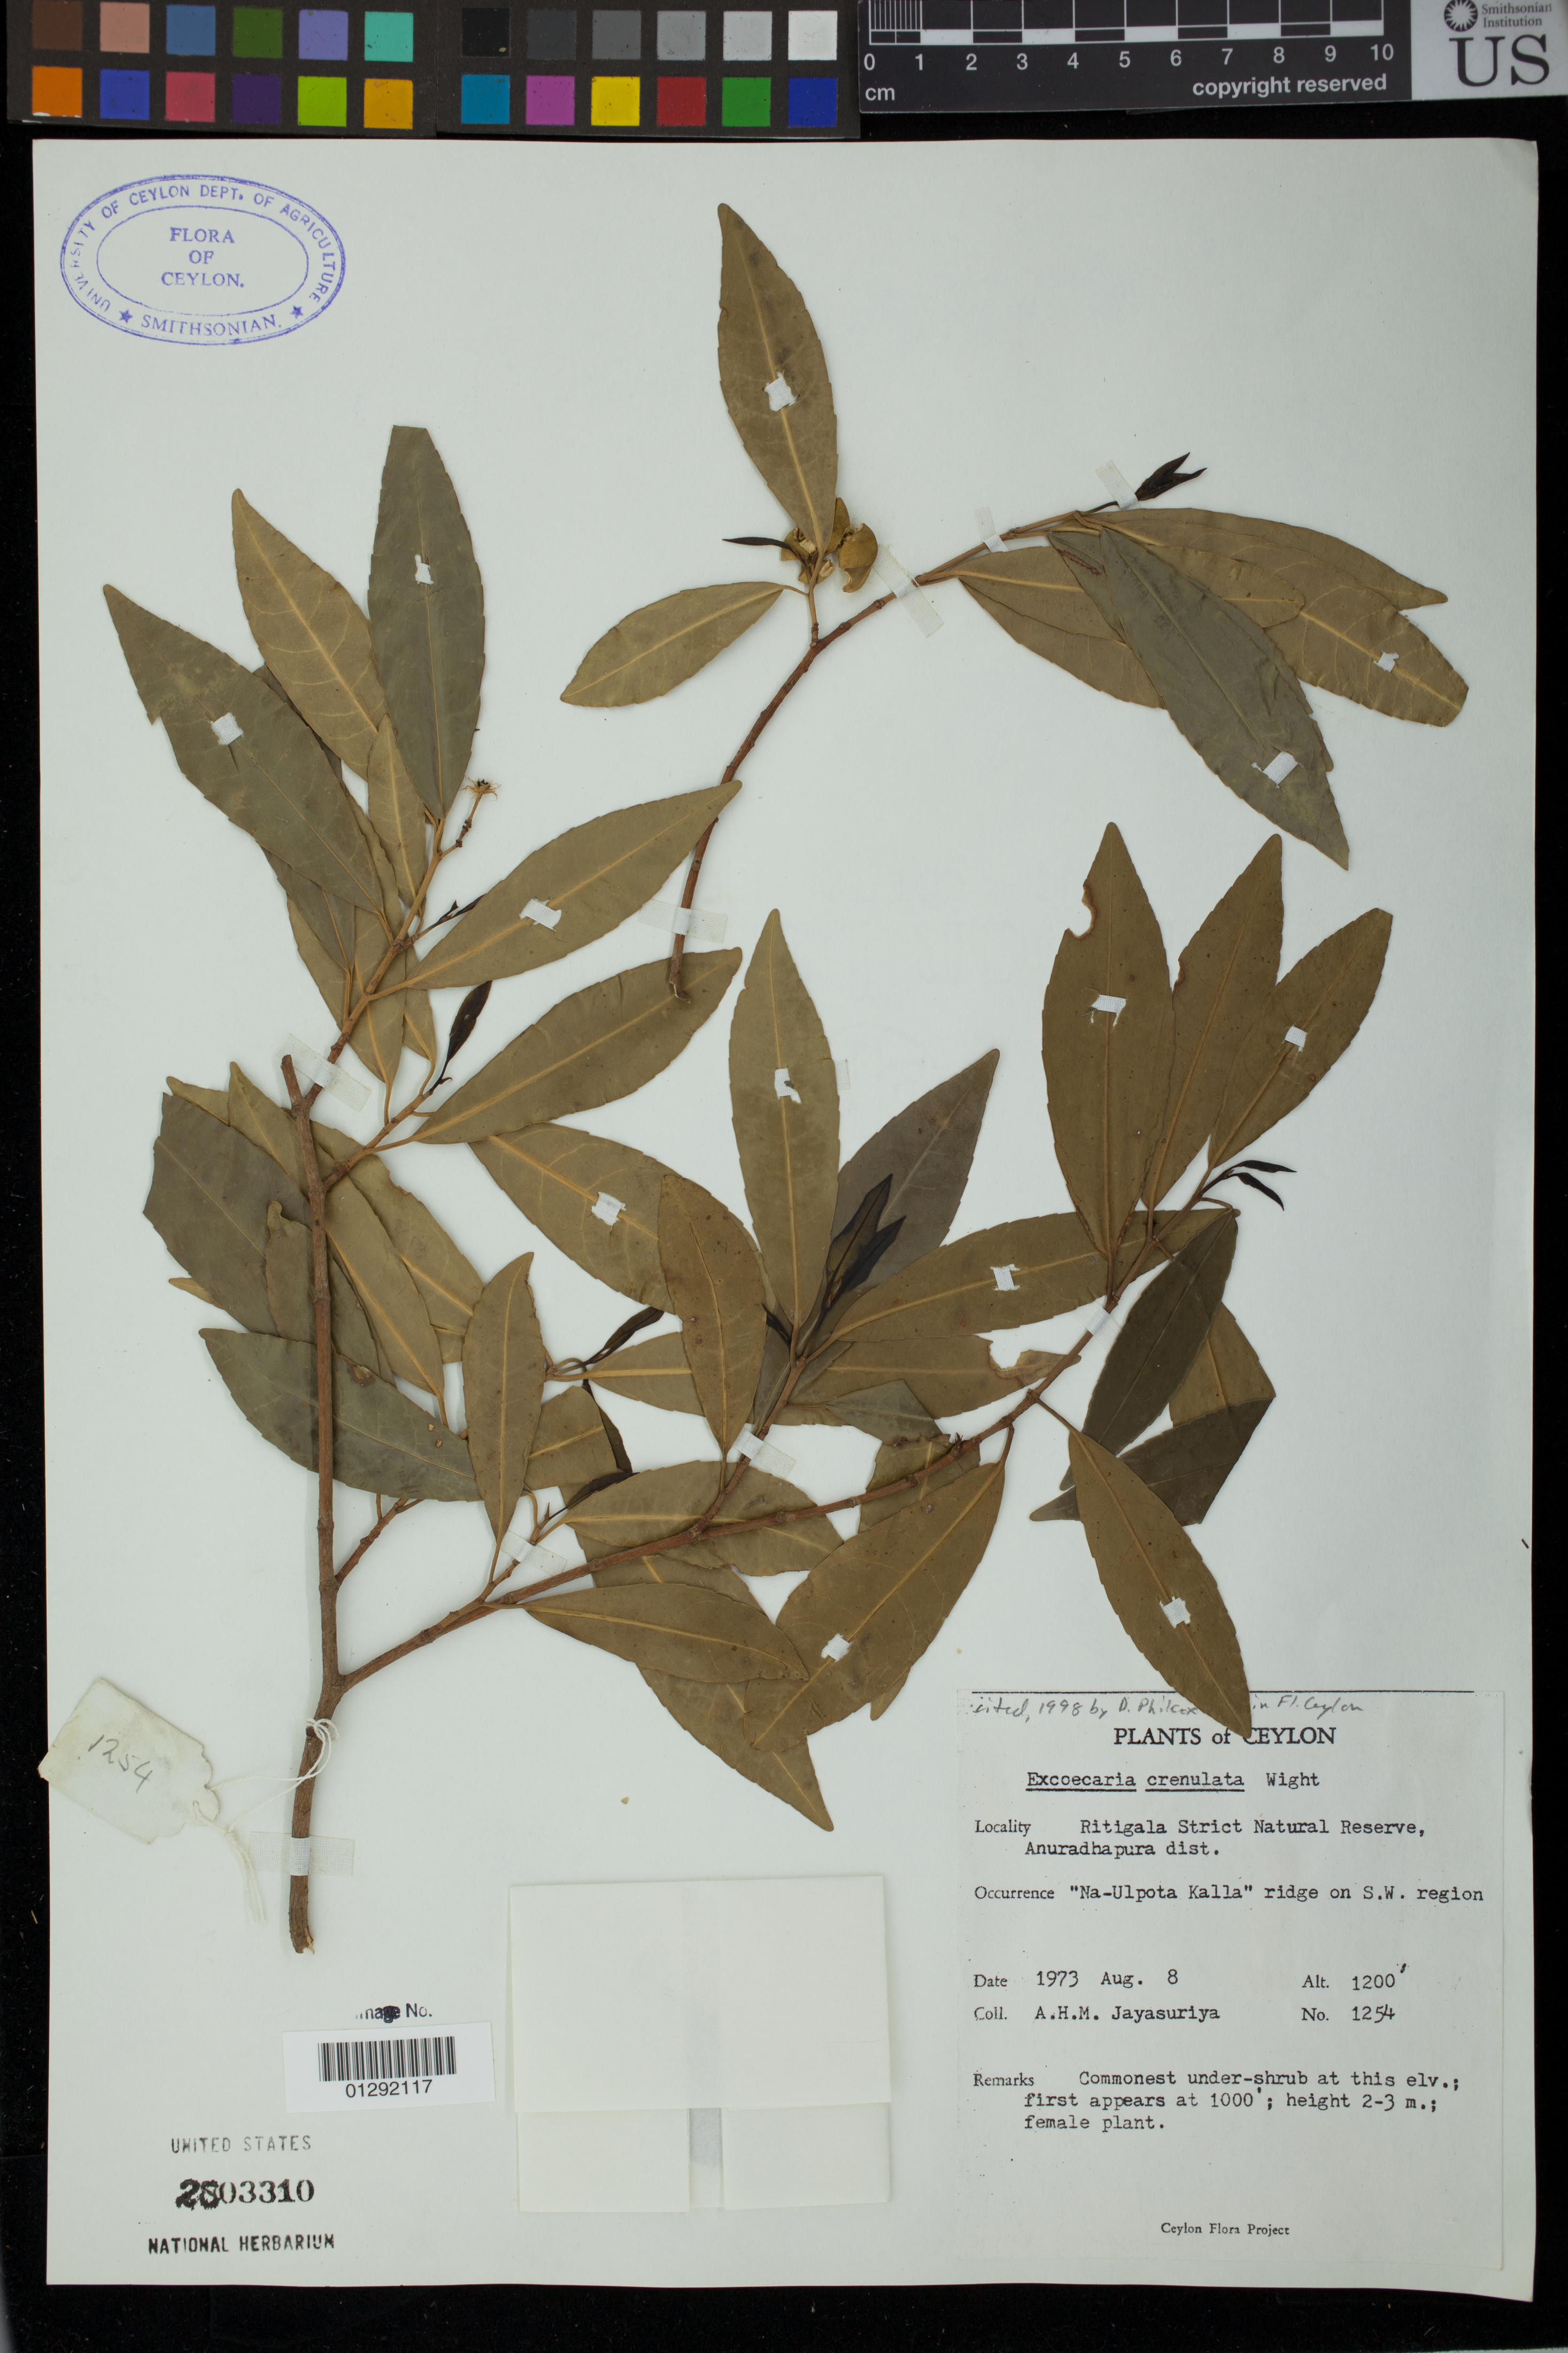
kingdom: Plantae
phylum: Tracheophyta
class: Magnoliopsida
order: Malpighiales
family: Euphorbiaceae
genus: Excoecaria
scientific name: Excoecaria crenulata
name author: Wight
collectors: A. H. Jayasuriya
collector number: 1254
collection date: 1973-08-08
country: Sri Lanka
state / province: North Central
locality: Ceylon: Ritigala Strict Natural Reserve, Anuradhapura dist. "Na-Ulpota Kalla" ridge on S.W. region..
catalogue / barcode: US 2803310